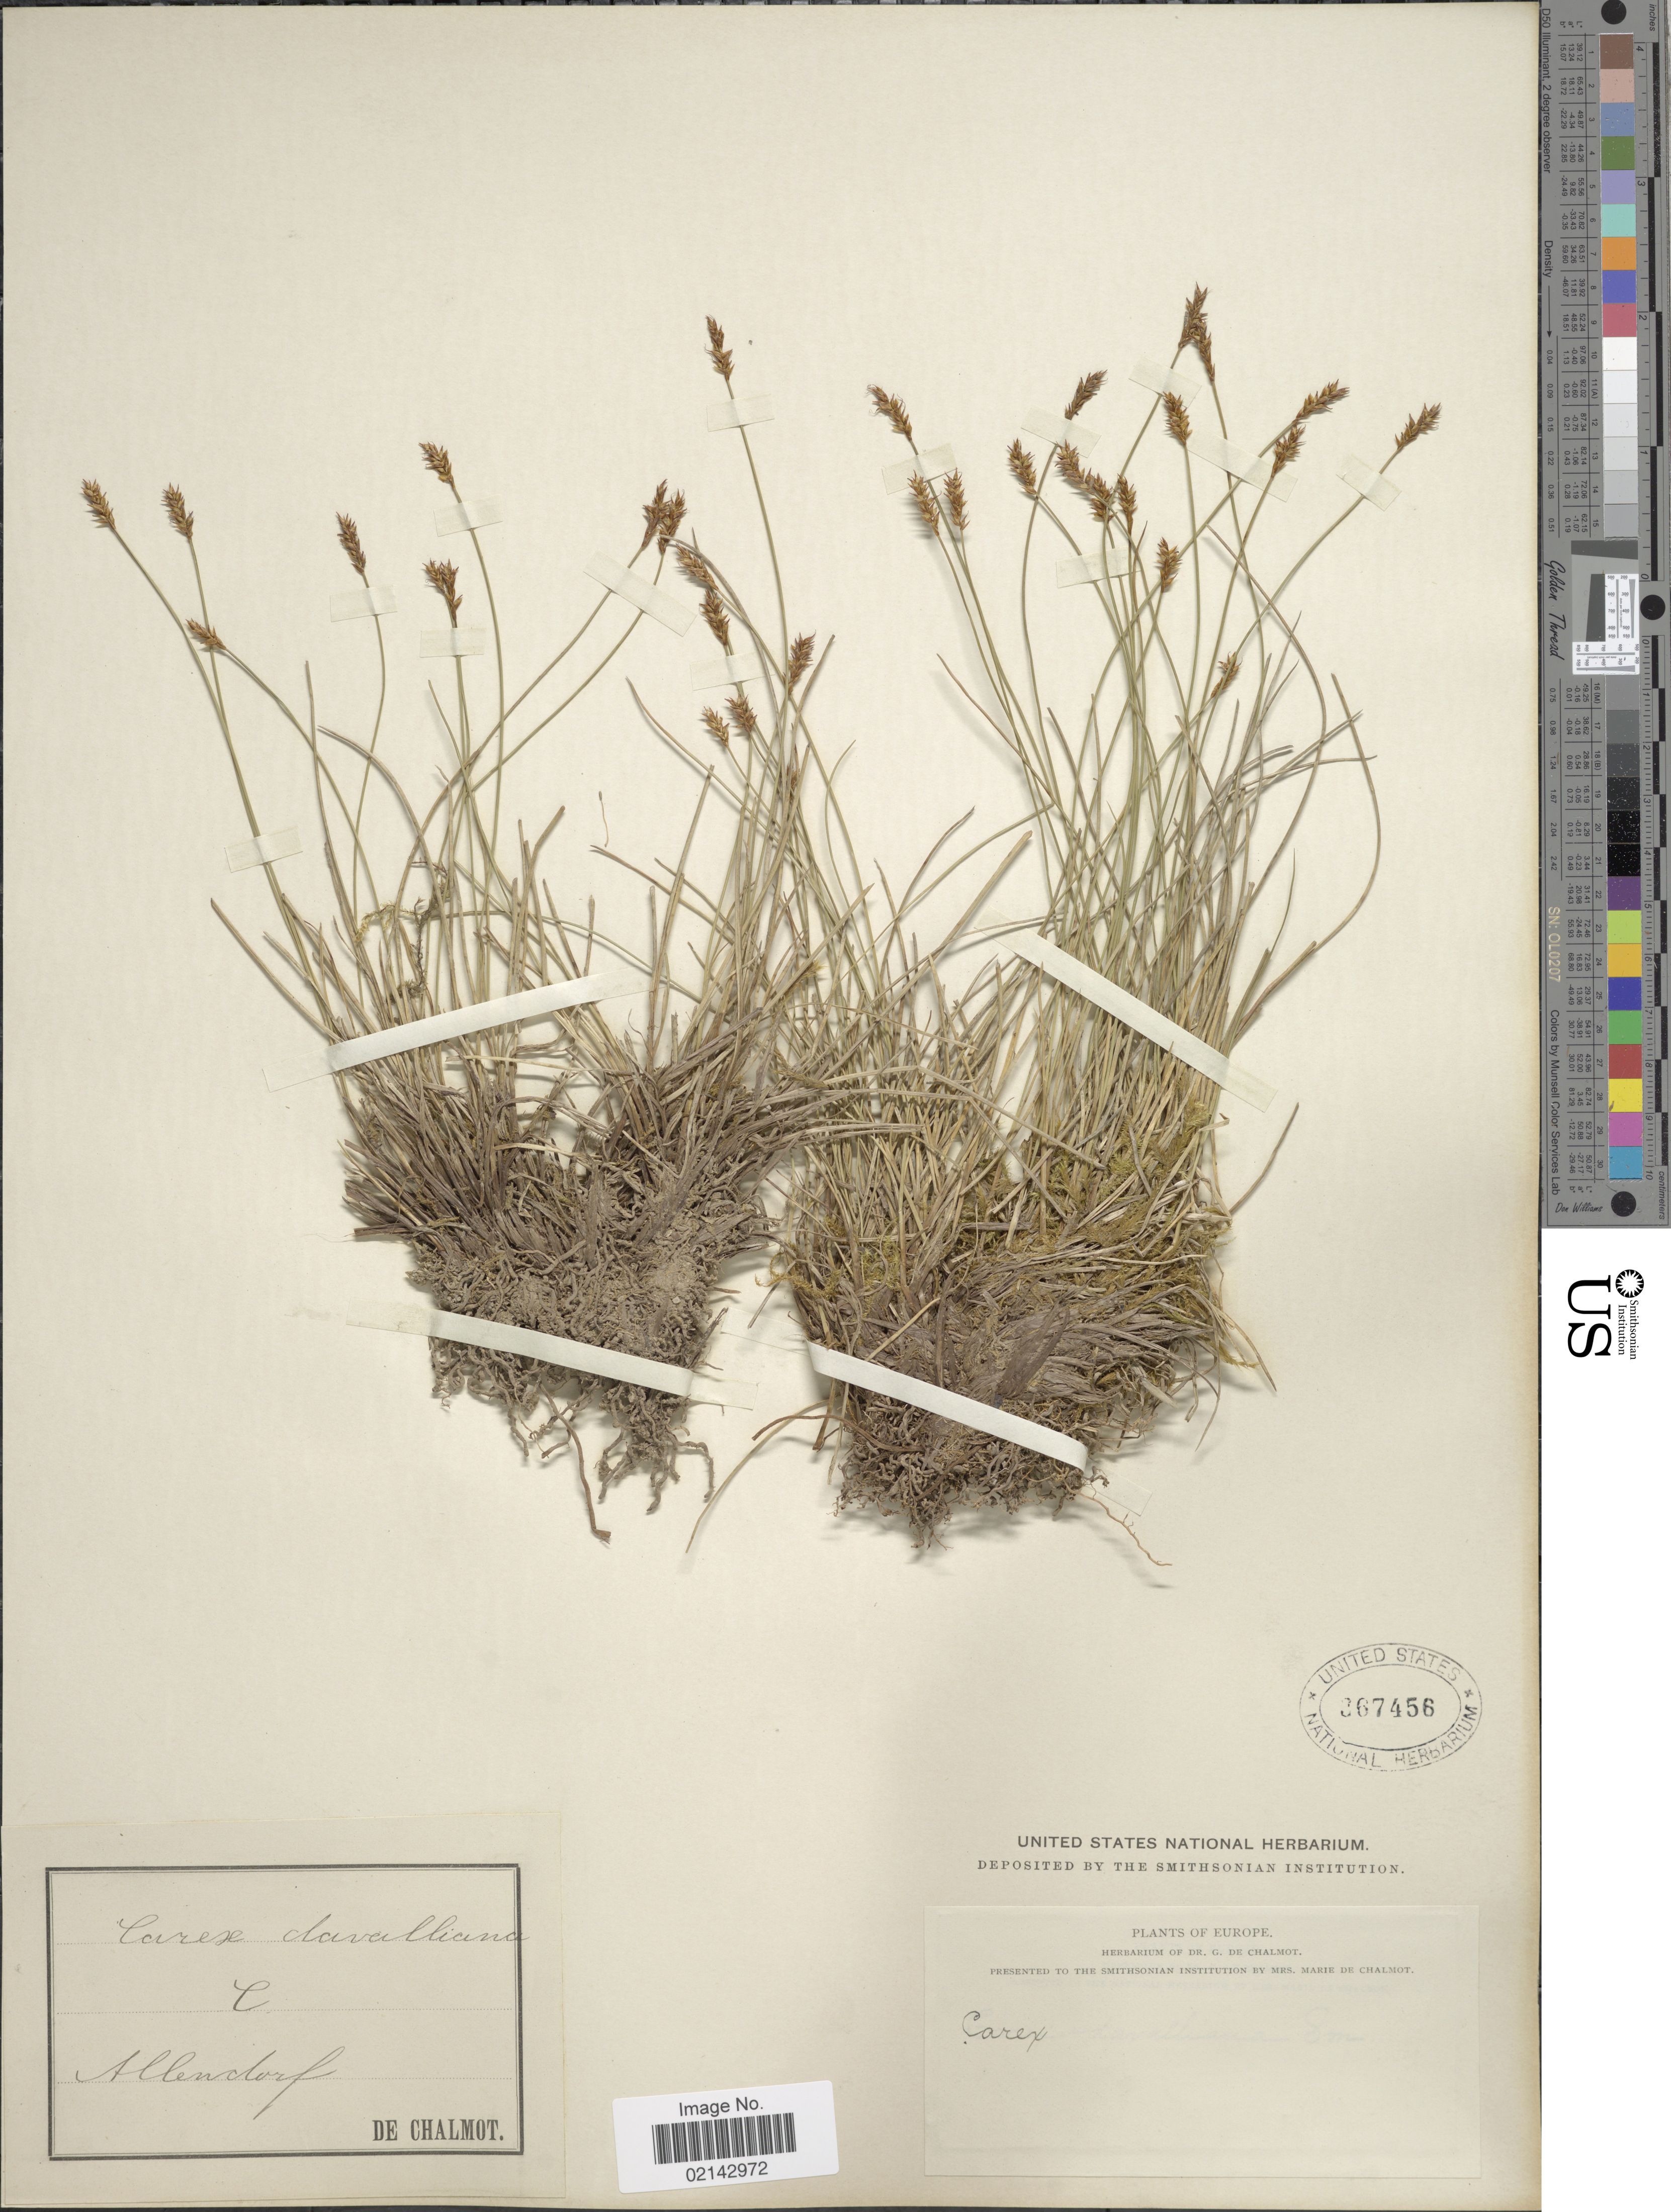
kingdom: Plantae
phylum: Tracheophyta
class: Liliopsida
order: Poales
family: Cyperaceae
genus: Carex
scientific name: Carex davalliana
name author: Sm.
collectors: G. de Chalmot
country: Germany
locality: Allendorf, Europe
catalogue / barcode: US 367456